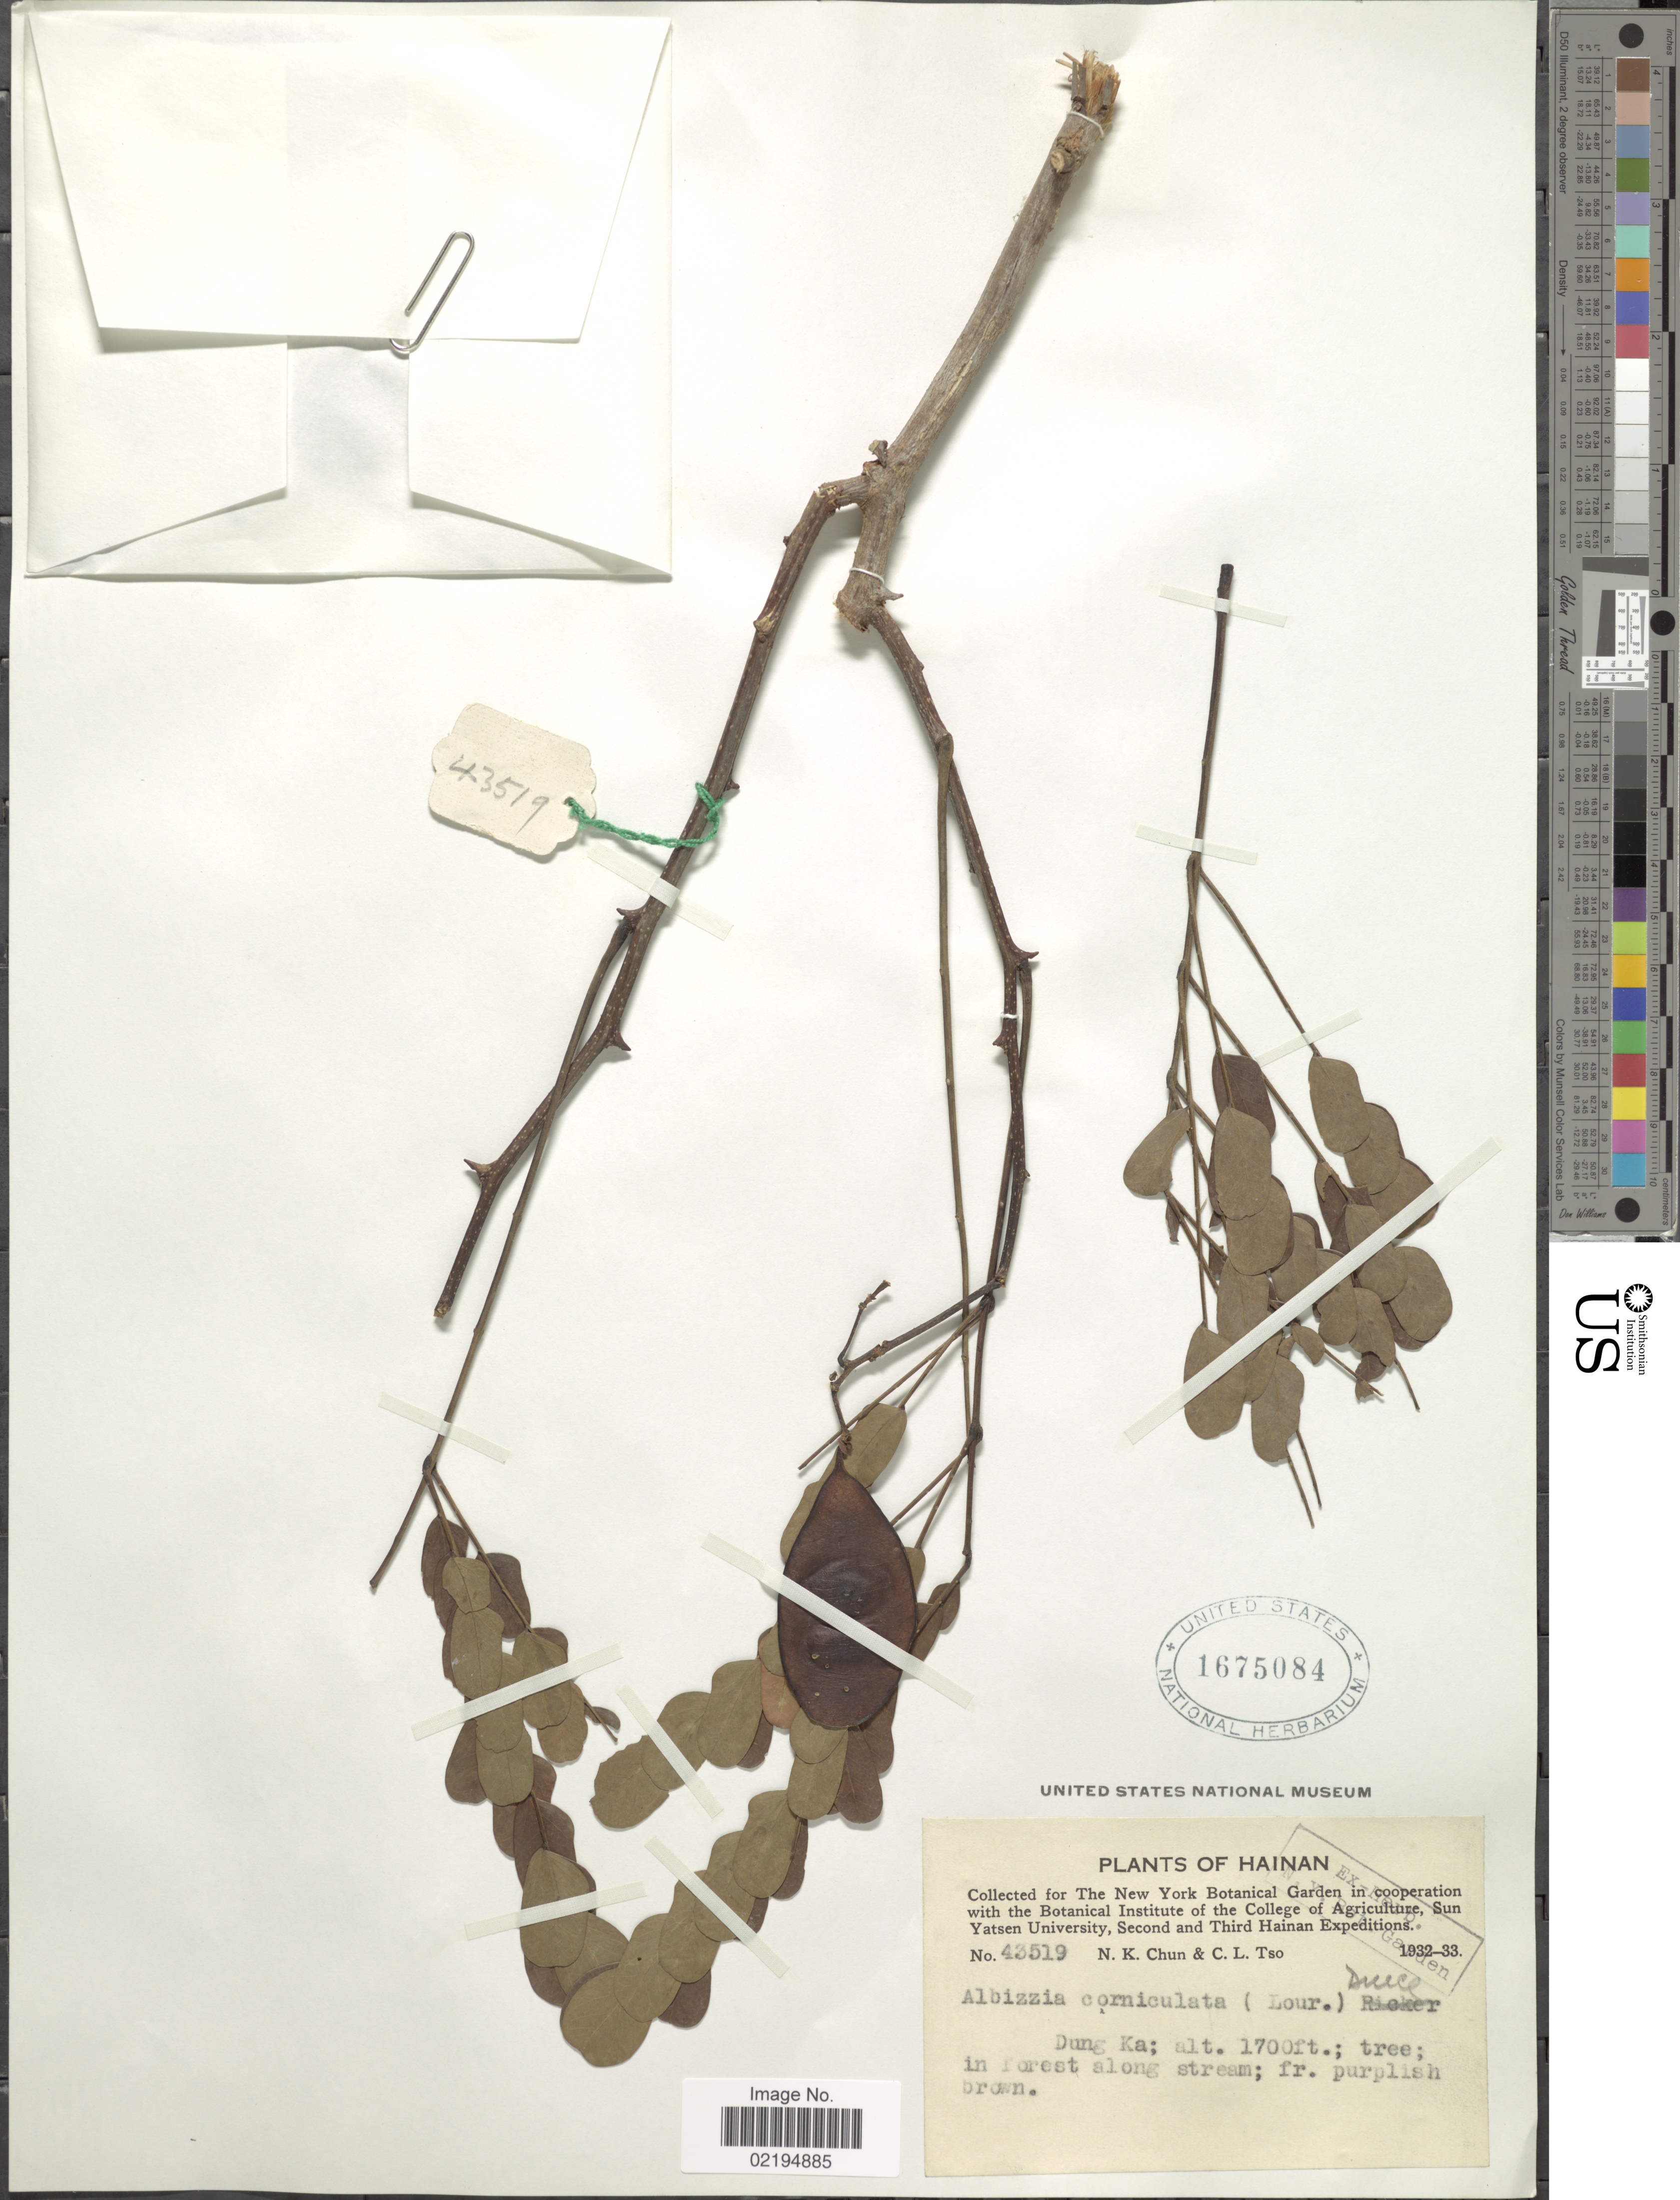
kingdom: Plantae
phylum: Tracheophyta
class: Magnoliopsida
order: Fabales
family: Fabaceae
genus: Albizia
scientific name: Albizia corniculata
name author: (Lour.) Druce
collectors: N. K. Chun & C. Tso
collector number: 43519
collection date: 1932/1933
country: China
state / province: Hainan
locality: In forest along stream.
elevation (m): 518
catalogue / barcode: US 1675084